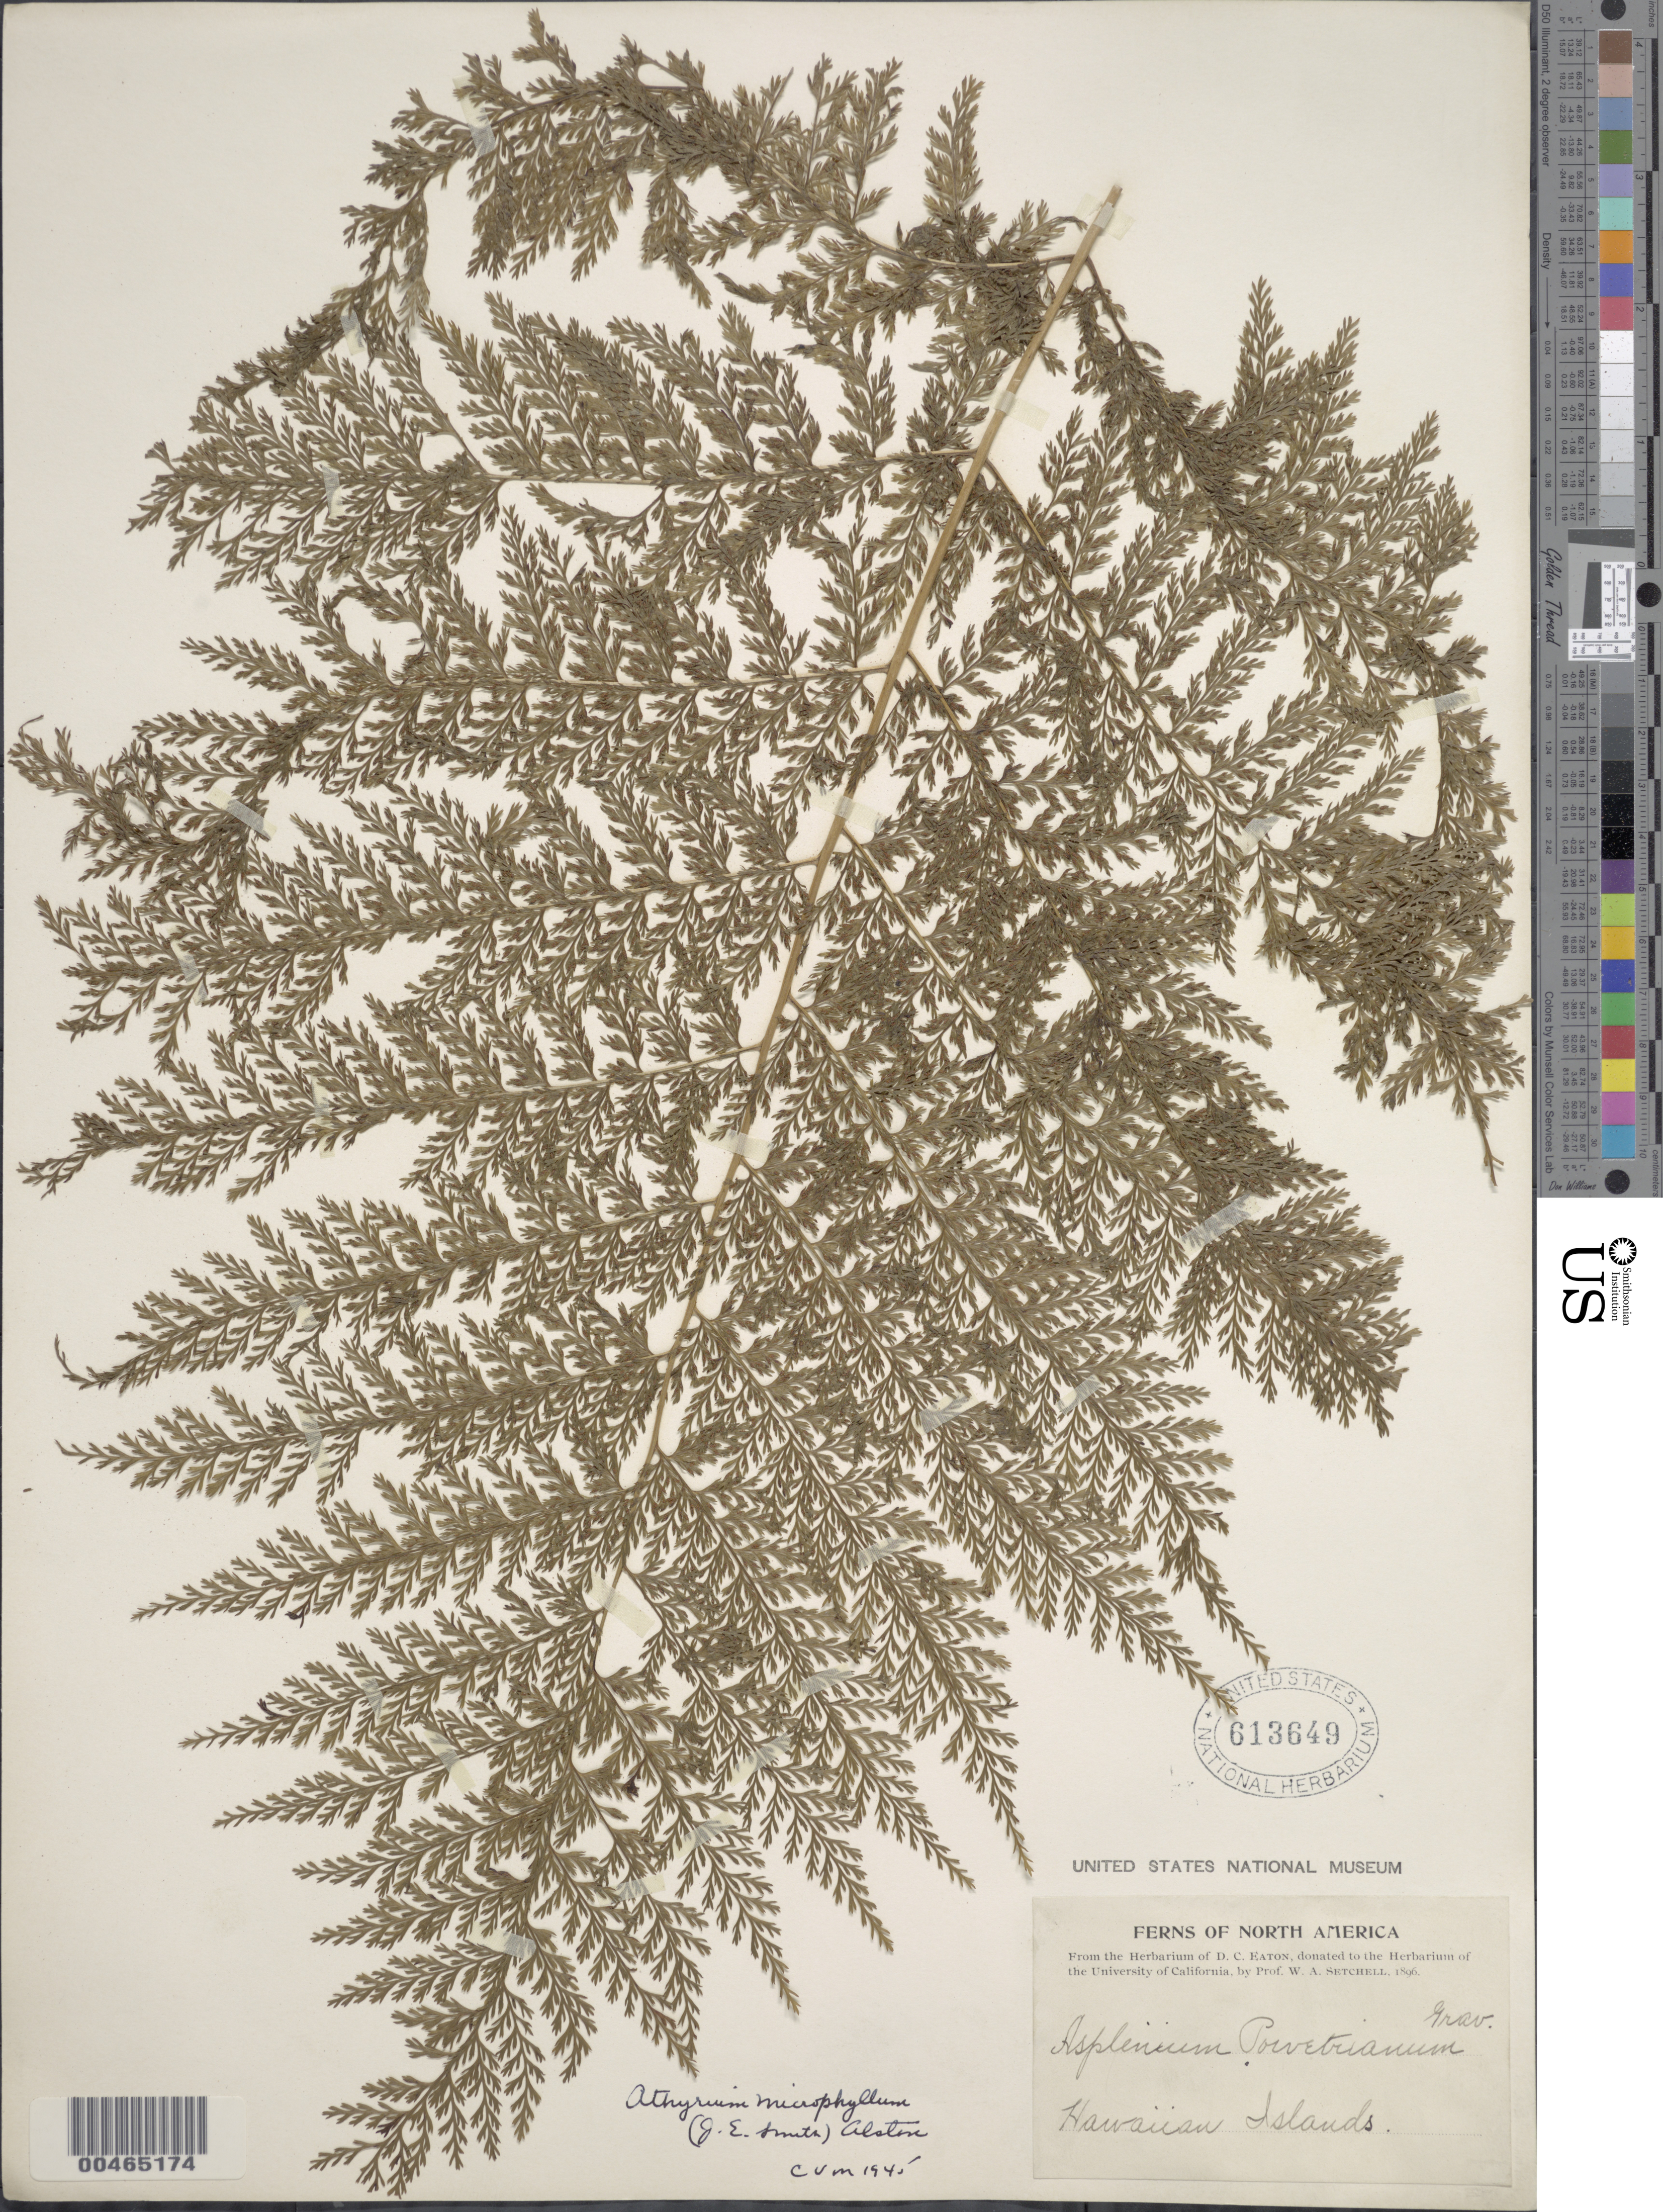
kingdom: Plantae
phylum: Tracheophyta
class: Polypodiopsida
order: Polypodiales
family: Athyriaceae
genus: Athyrium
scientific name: Athyrium microphyllum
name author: (Sm.) Alston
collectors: W. Hillebrand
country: United States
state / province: Hawaii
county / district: Kauai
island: Kaua'i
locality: Hawaiian Islands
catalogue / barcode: US 613649